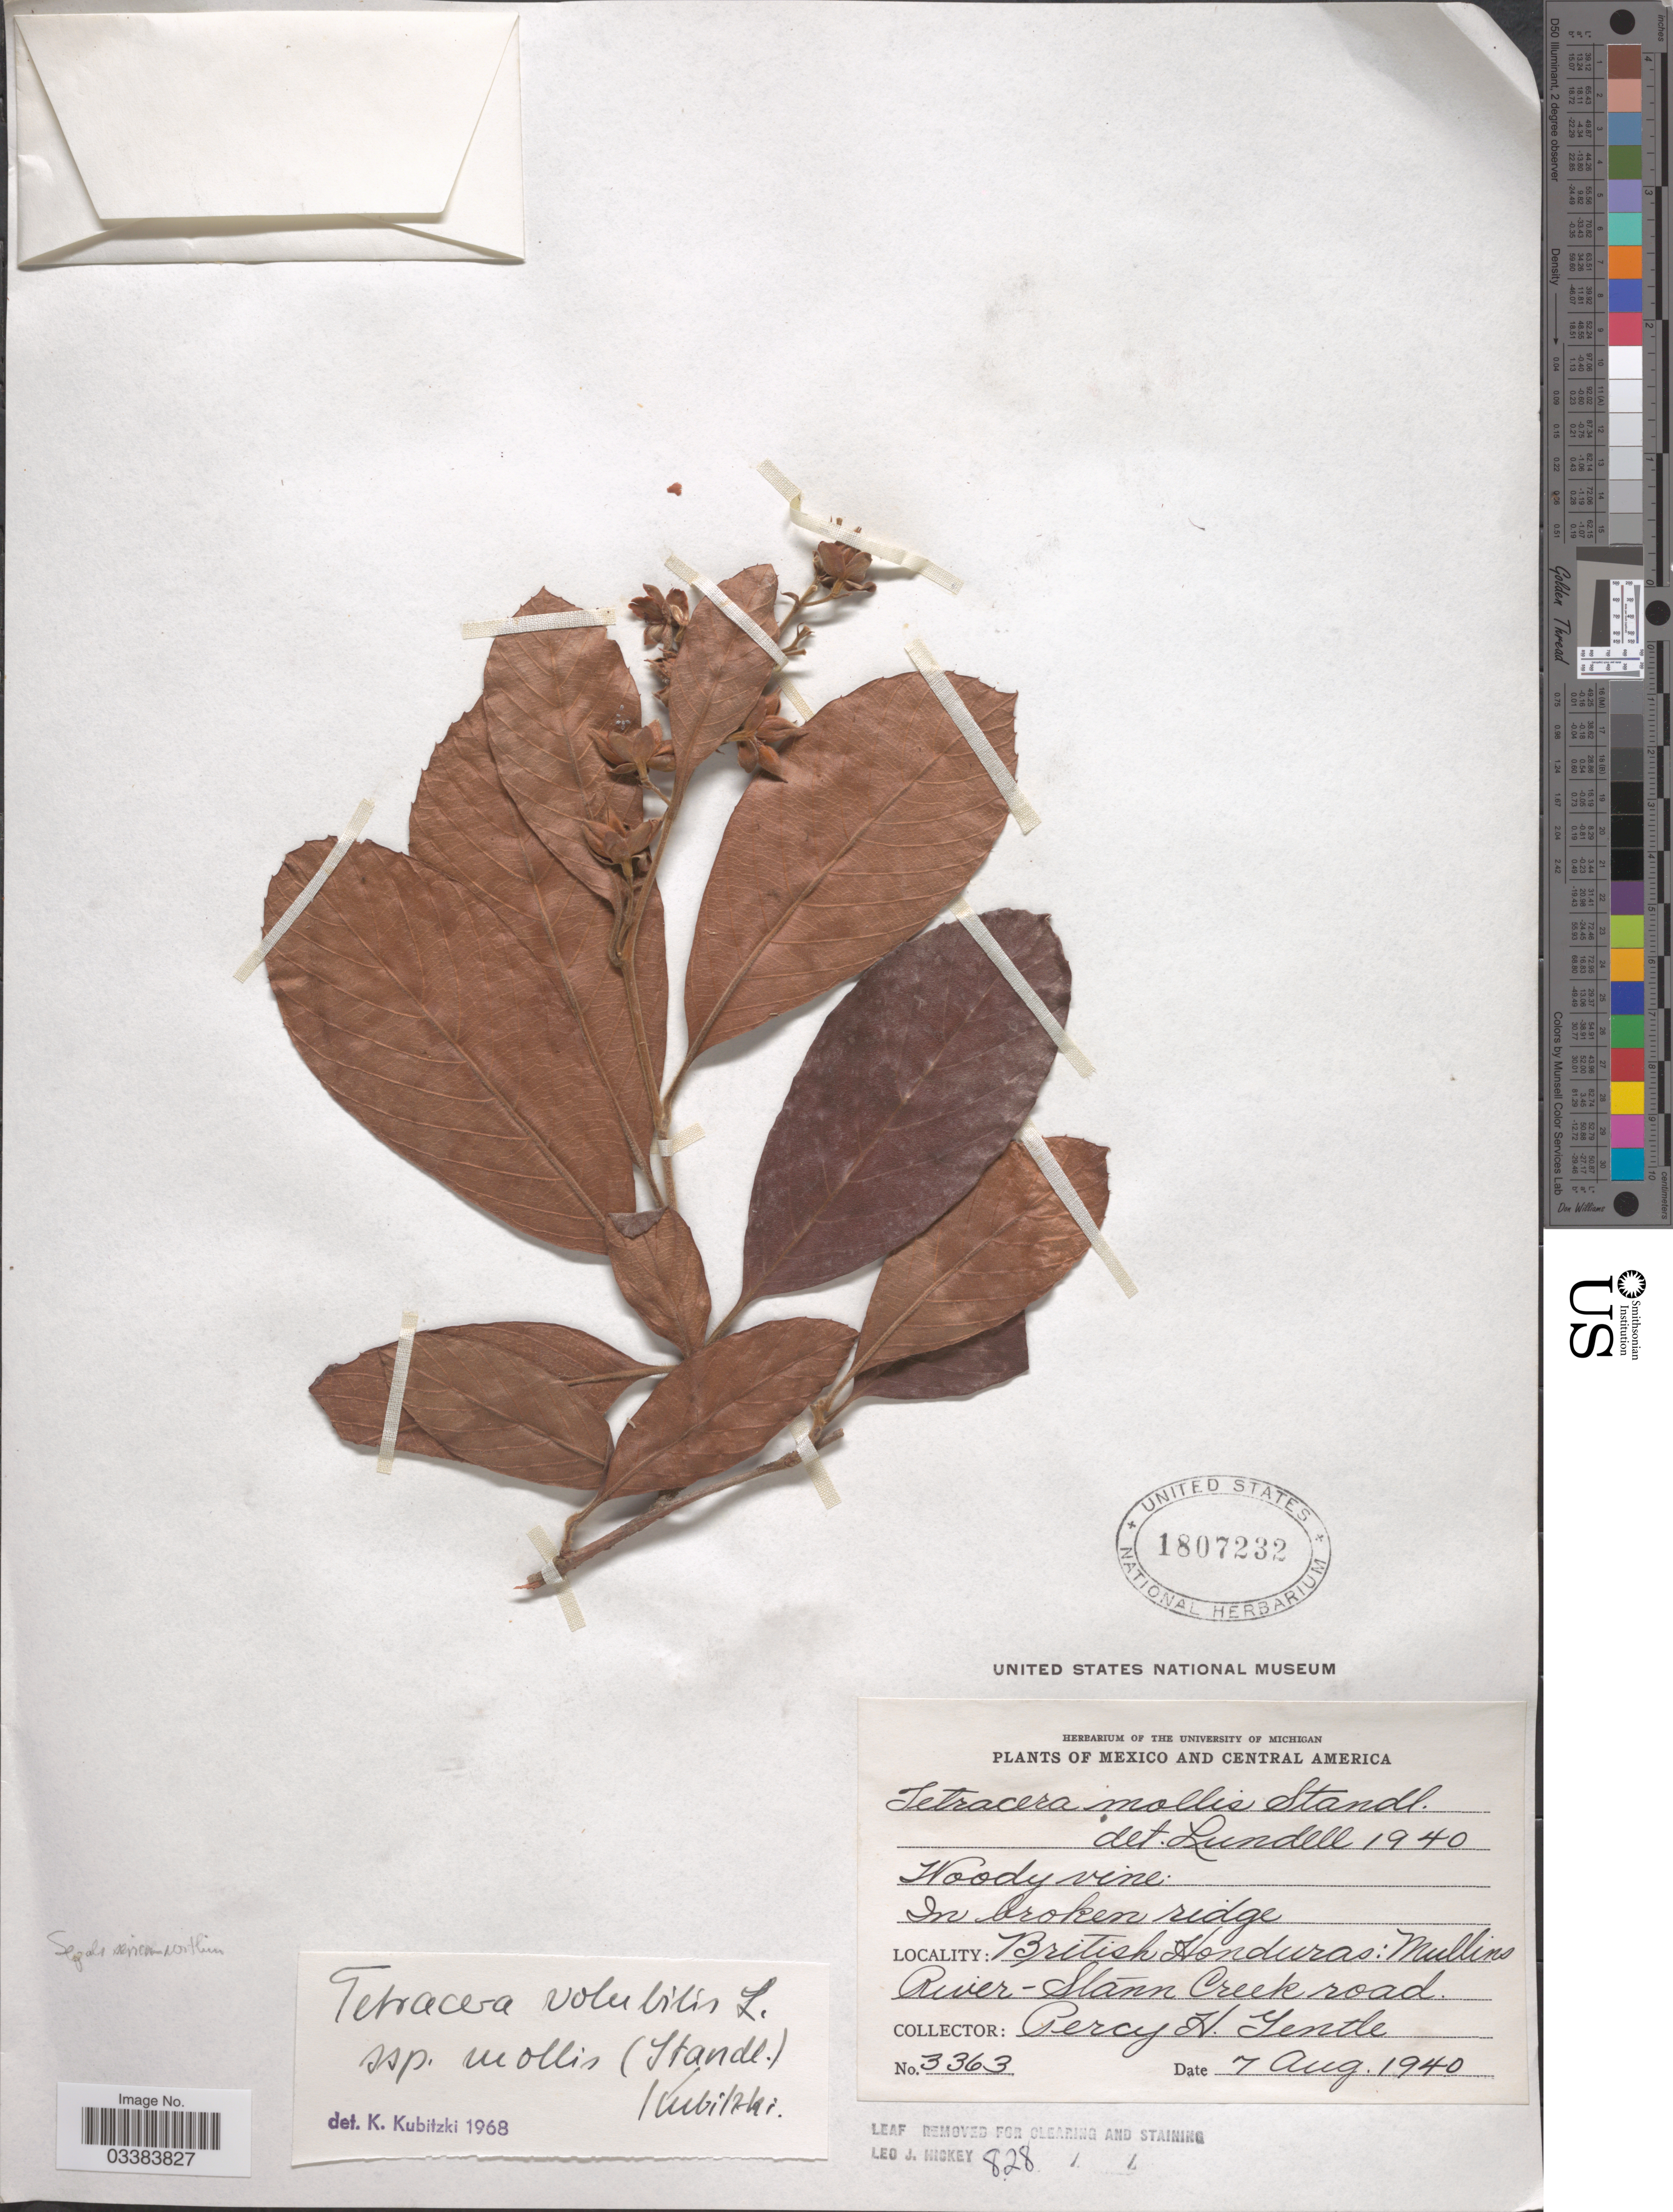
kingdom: Plantae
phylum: Tracheophyta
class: Magnoliopsida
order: Dilleniales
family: Dilleniaceae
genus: Tetracera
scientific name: Tetracera volubilis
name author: L.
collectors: P. H. Gentle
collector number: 3363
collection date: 1940-08-07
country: Belize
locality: British Honduras: Mullins River - Stann Creek road.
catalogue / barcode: US 1807232